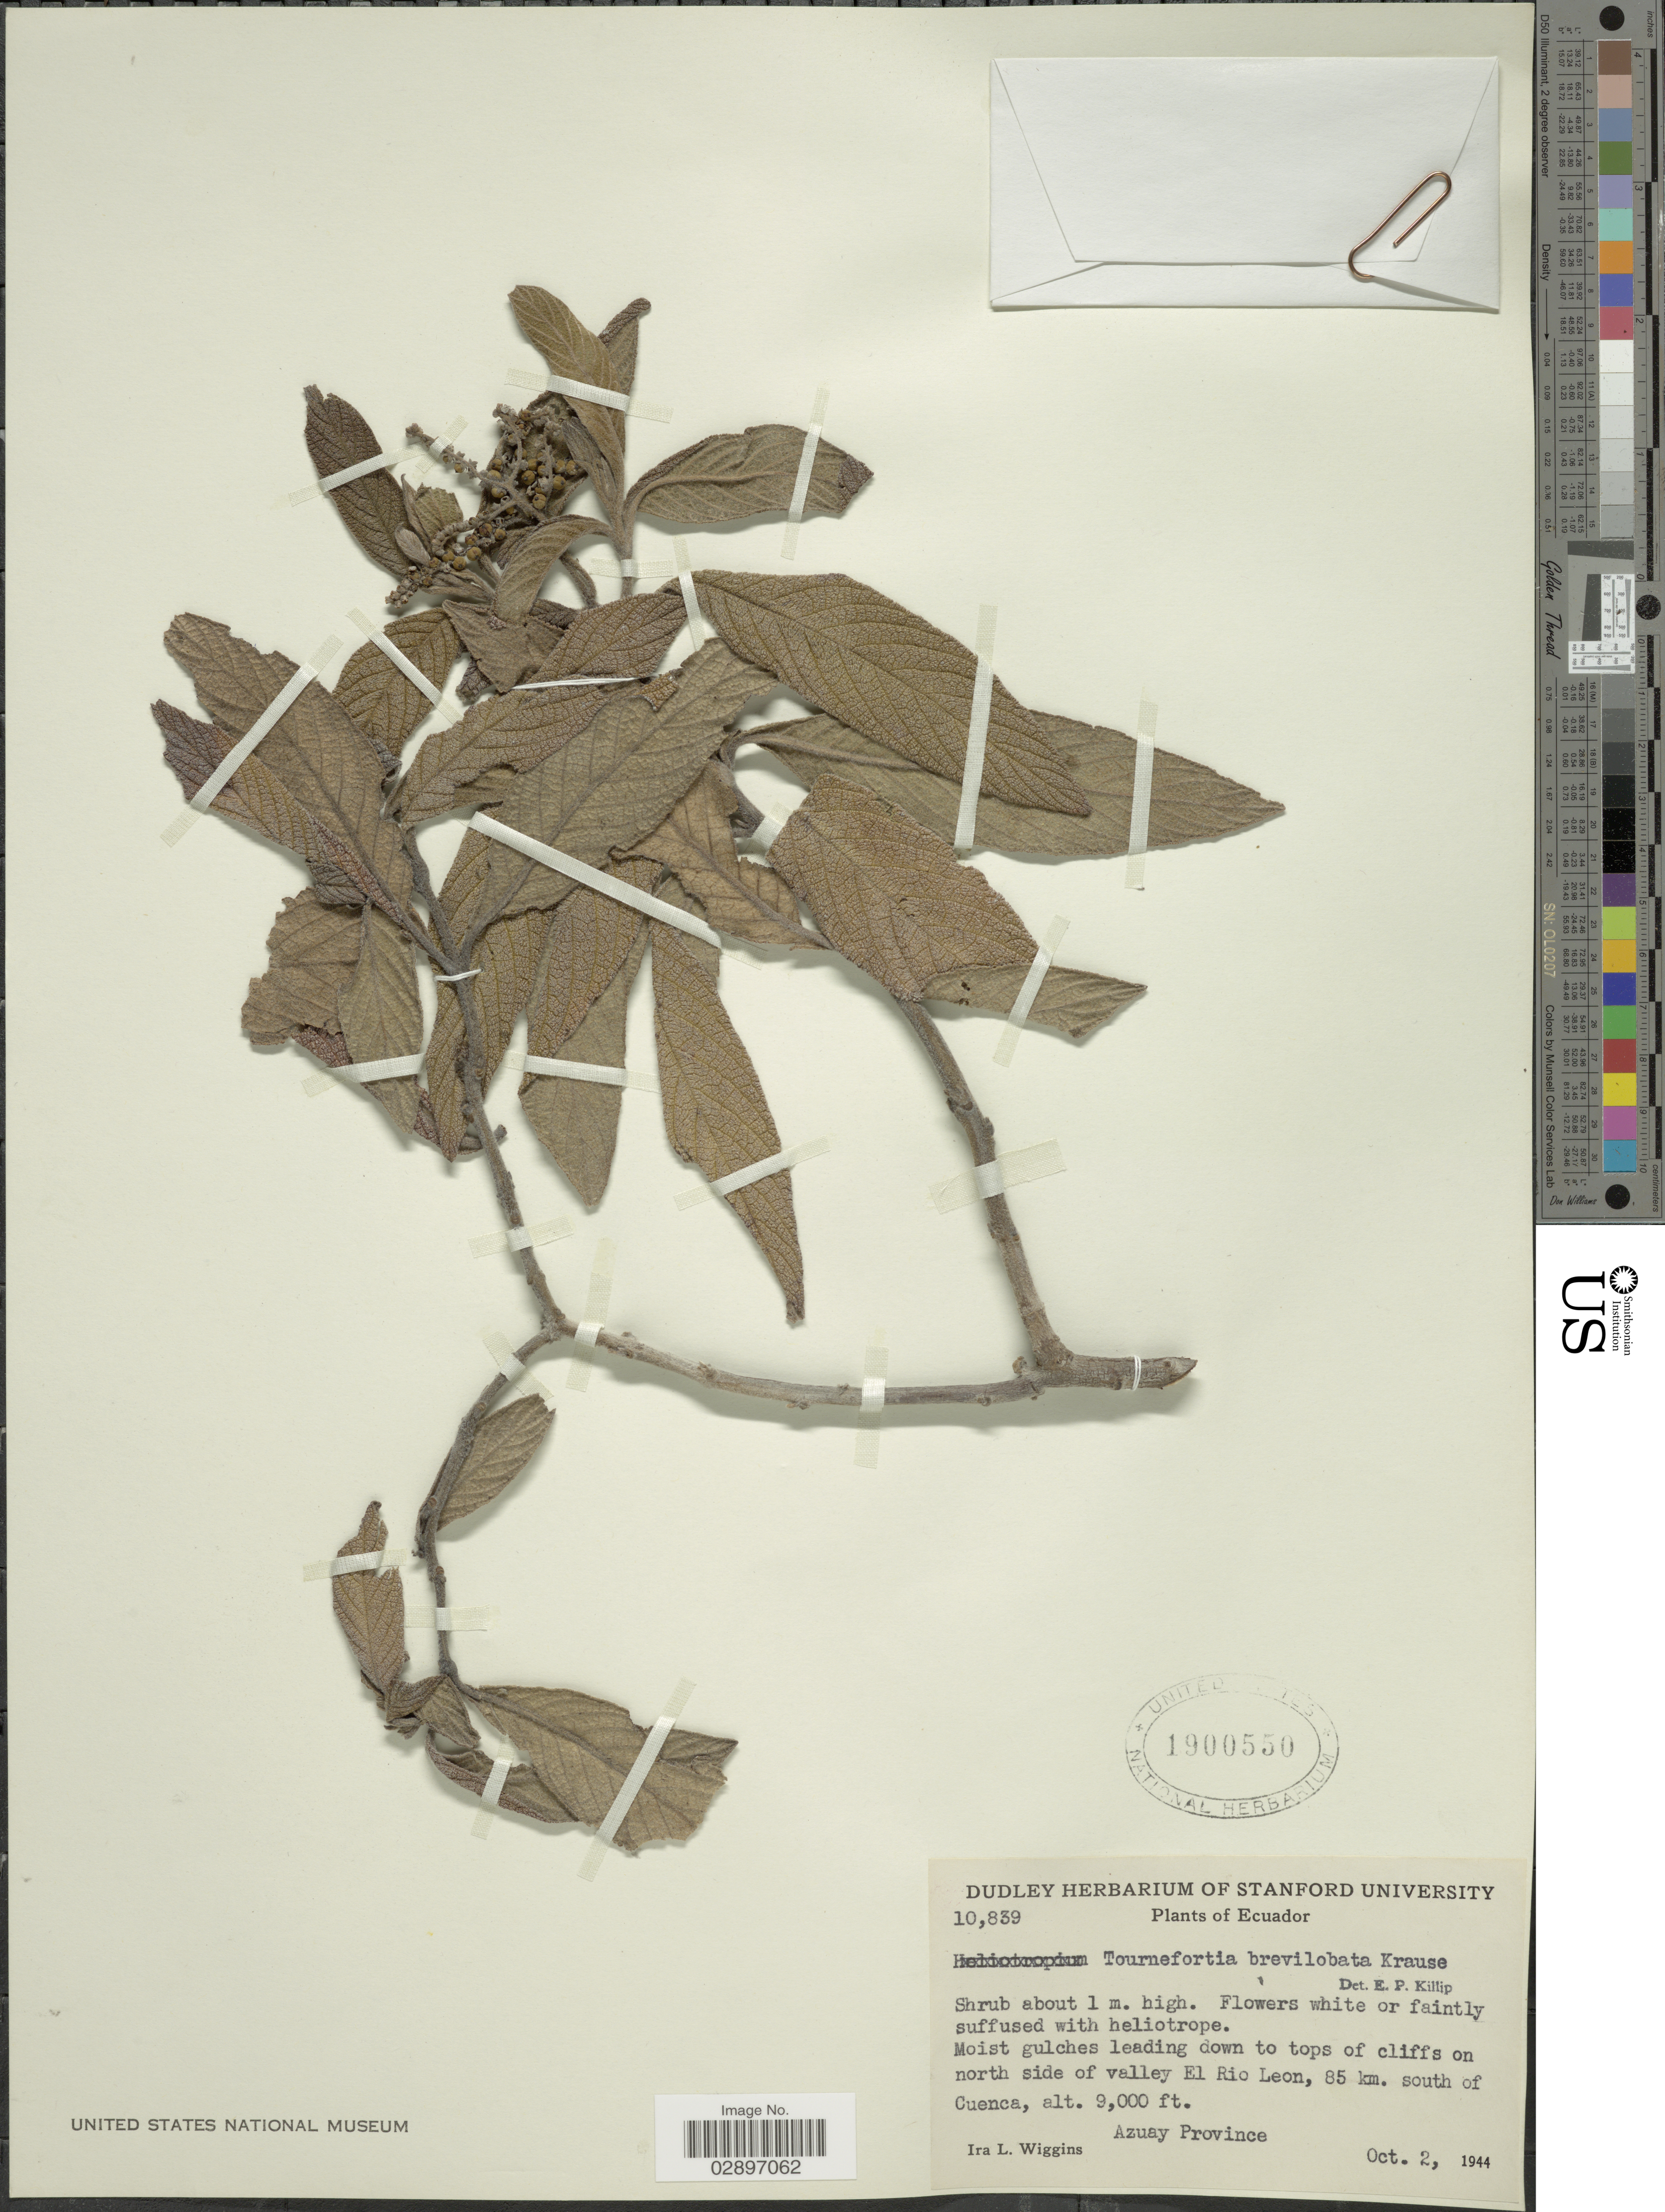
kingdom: Plantae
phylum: Tracheophyta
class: Magnoliopsida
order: Boraginales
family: Heliotropiaceae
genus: Tournefortia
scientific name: Tournefortia brevilobata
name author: K. Krause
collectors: I. L. Wiggins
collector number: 10839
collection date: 1944-10-02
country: Ecuador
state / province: Azuay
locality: Moist gulches leading down to tops of cliffs on north side of valley El Rio Leon, 85 km. south of Cuenca.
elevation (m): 2743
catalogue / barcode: US 1900550